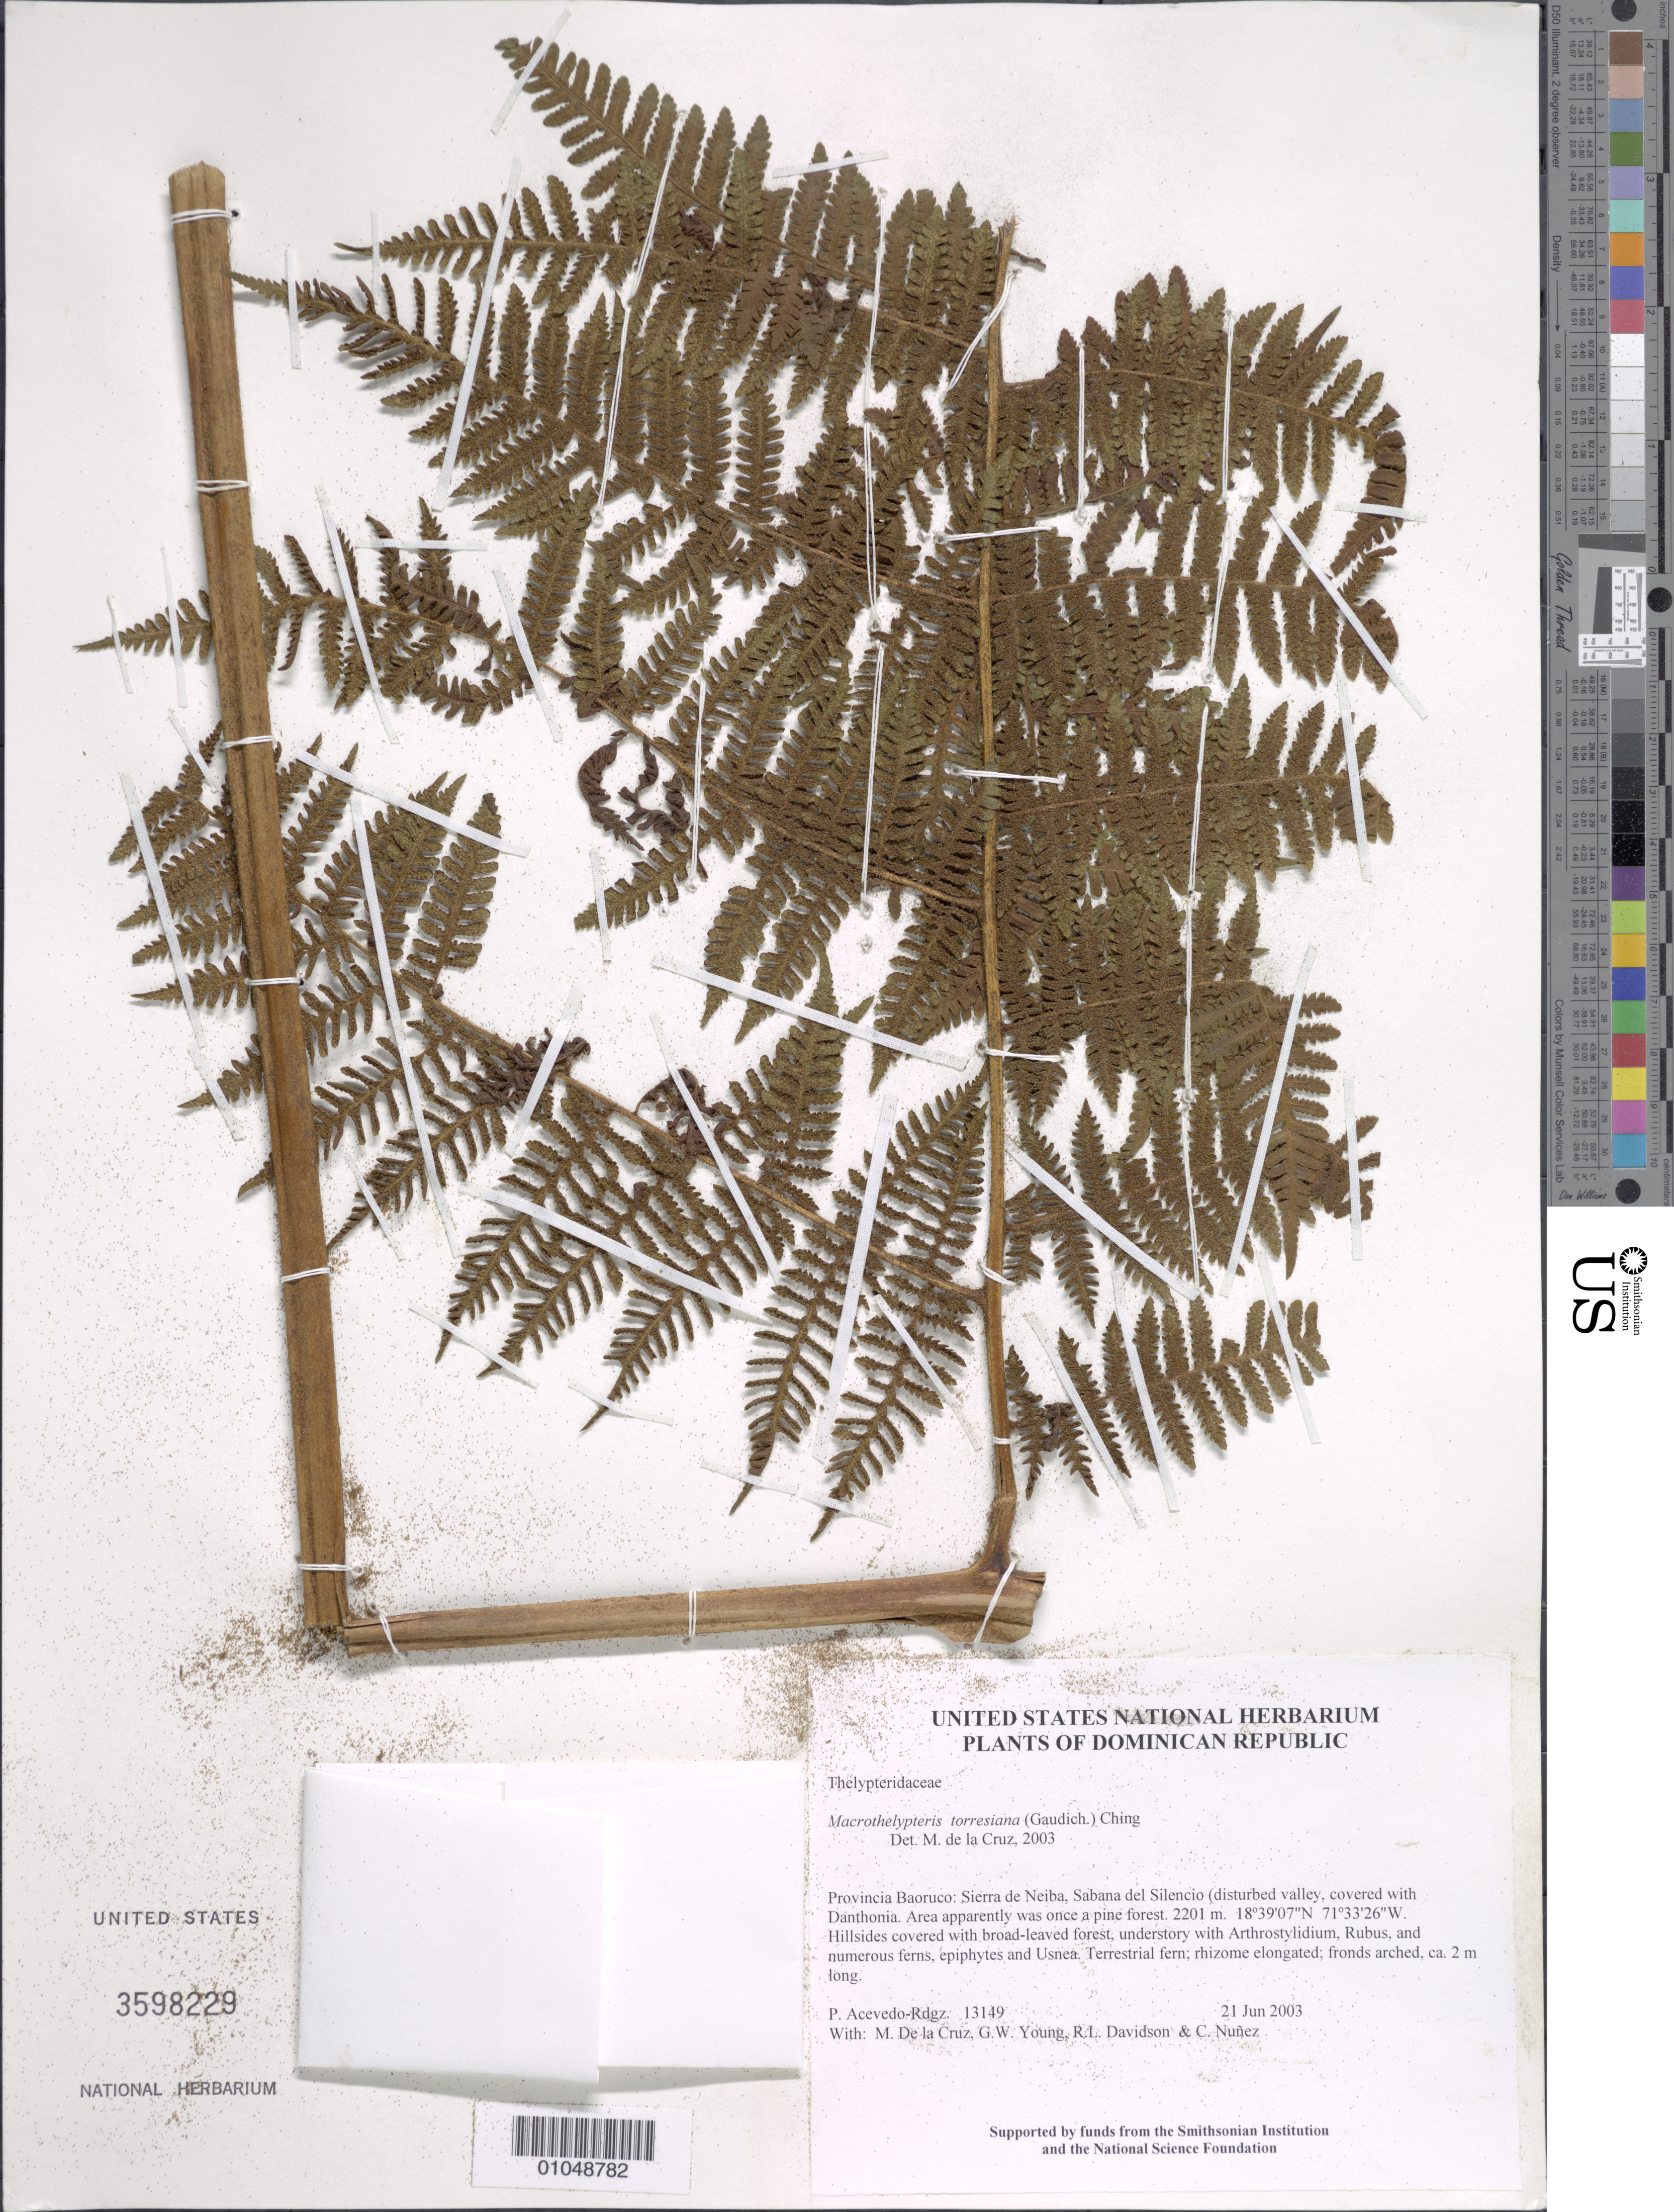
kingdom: Plantae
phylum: Tracheophyta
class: Polypodiopsida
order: Polypodiales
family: Thelypteridaceae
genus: Macrothelypteris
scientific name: Macrothelypteris torresiana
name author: (Gaudich.) Ching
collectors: P. Acevedo-Rodr., M. de la Cruz, J. Rawlins, G. Young, R. Davidson & C. Nunez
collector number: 13149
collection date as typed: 21 Jun 2003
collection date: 2003-06-21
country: Dominican Republic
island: Hispaniola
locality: Provincia Baoruco: Sierra de Neiba, Sabana del Silencio (disturbed valley, covered with Danthonia. Area apparently was once a pine forest.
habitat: Hillsides covered with broad-leaved forest, understory with Arthrostylidium, Rubus, and numerous ferns, epiphytes and Usnea.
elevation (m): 2201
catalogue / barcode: US 3598229